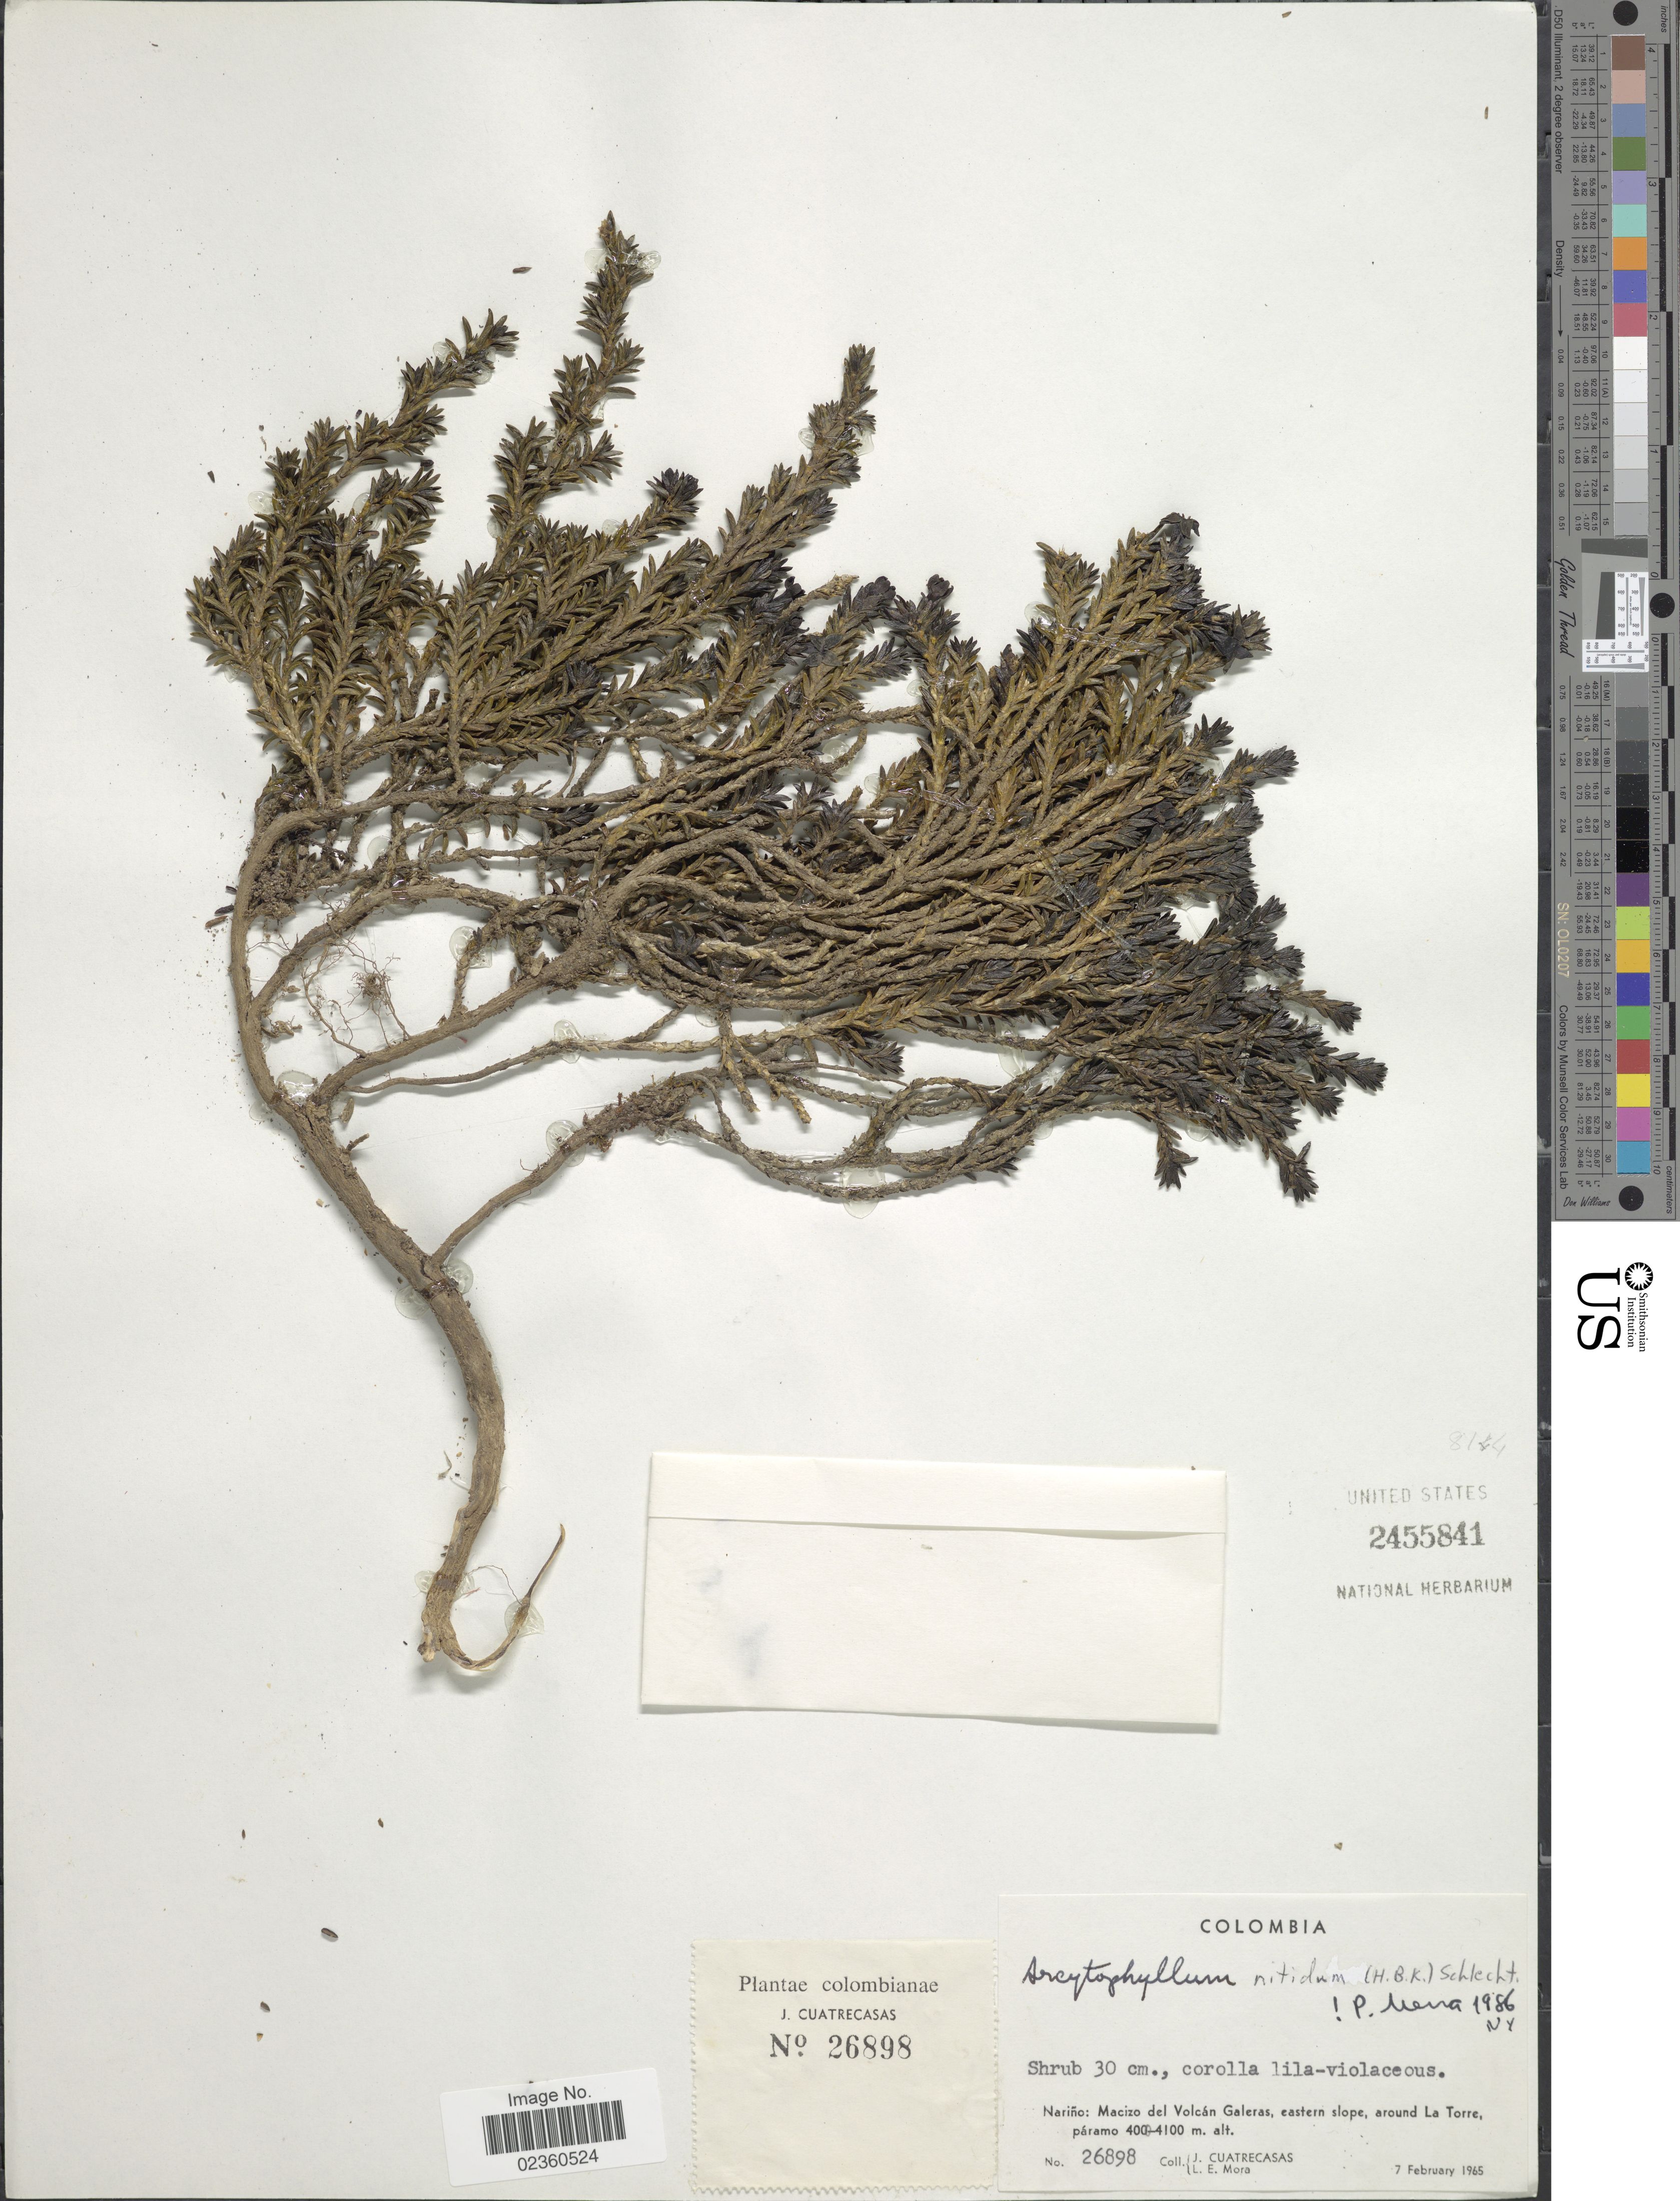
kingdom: Plantae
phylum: Tracheophyta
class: Magnoliopsida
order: Gentianales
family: Rubiaceae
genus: Arcytophyllum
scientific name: Arcytophyllum nitidum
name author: (Kunth) Schltdl.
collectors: J. Cuatrecasas & L. Mora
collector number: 26898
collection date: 1965-02-07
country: Colombia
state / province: Nariño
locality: Macizo del Volcán Galeras, eastern slope, around La Torre, páramo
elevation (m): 4000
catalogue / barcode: US 2455841